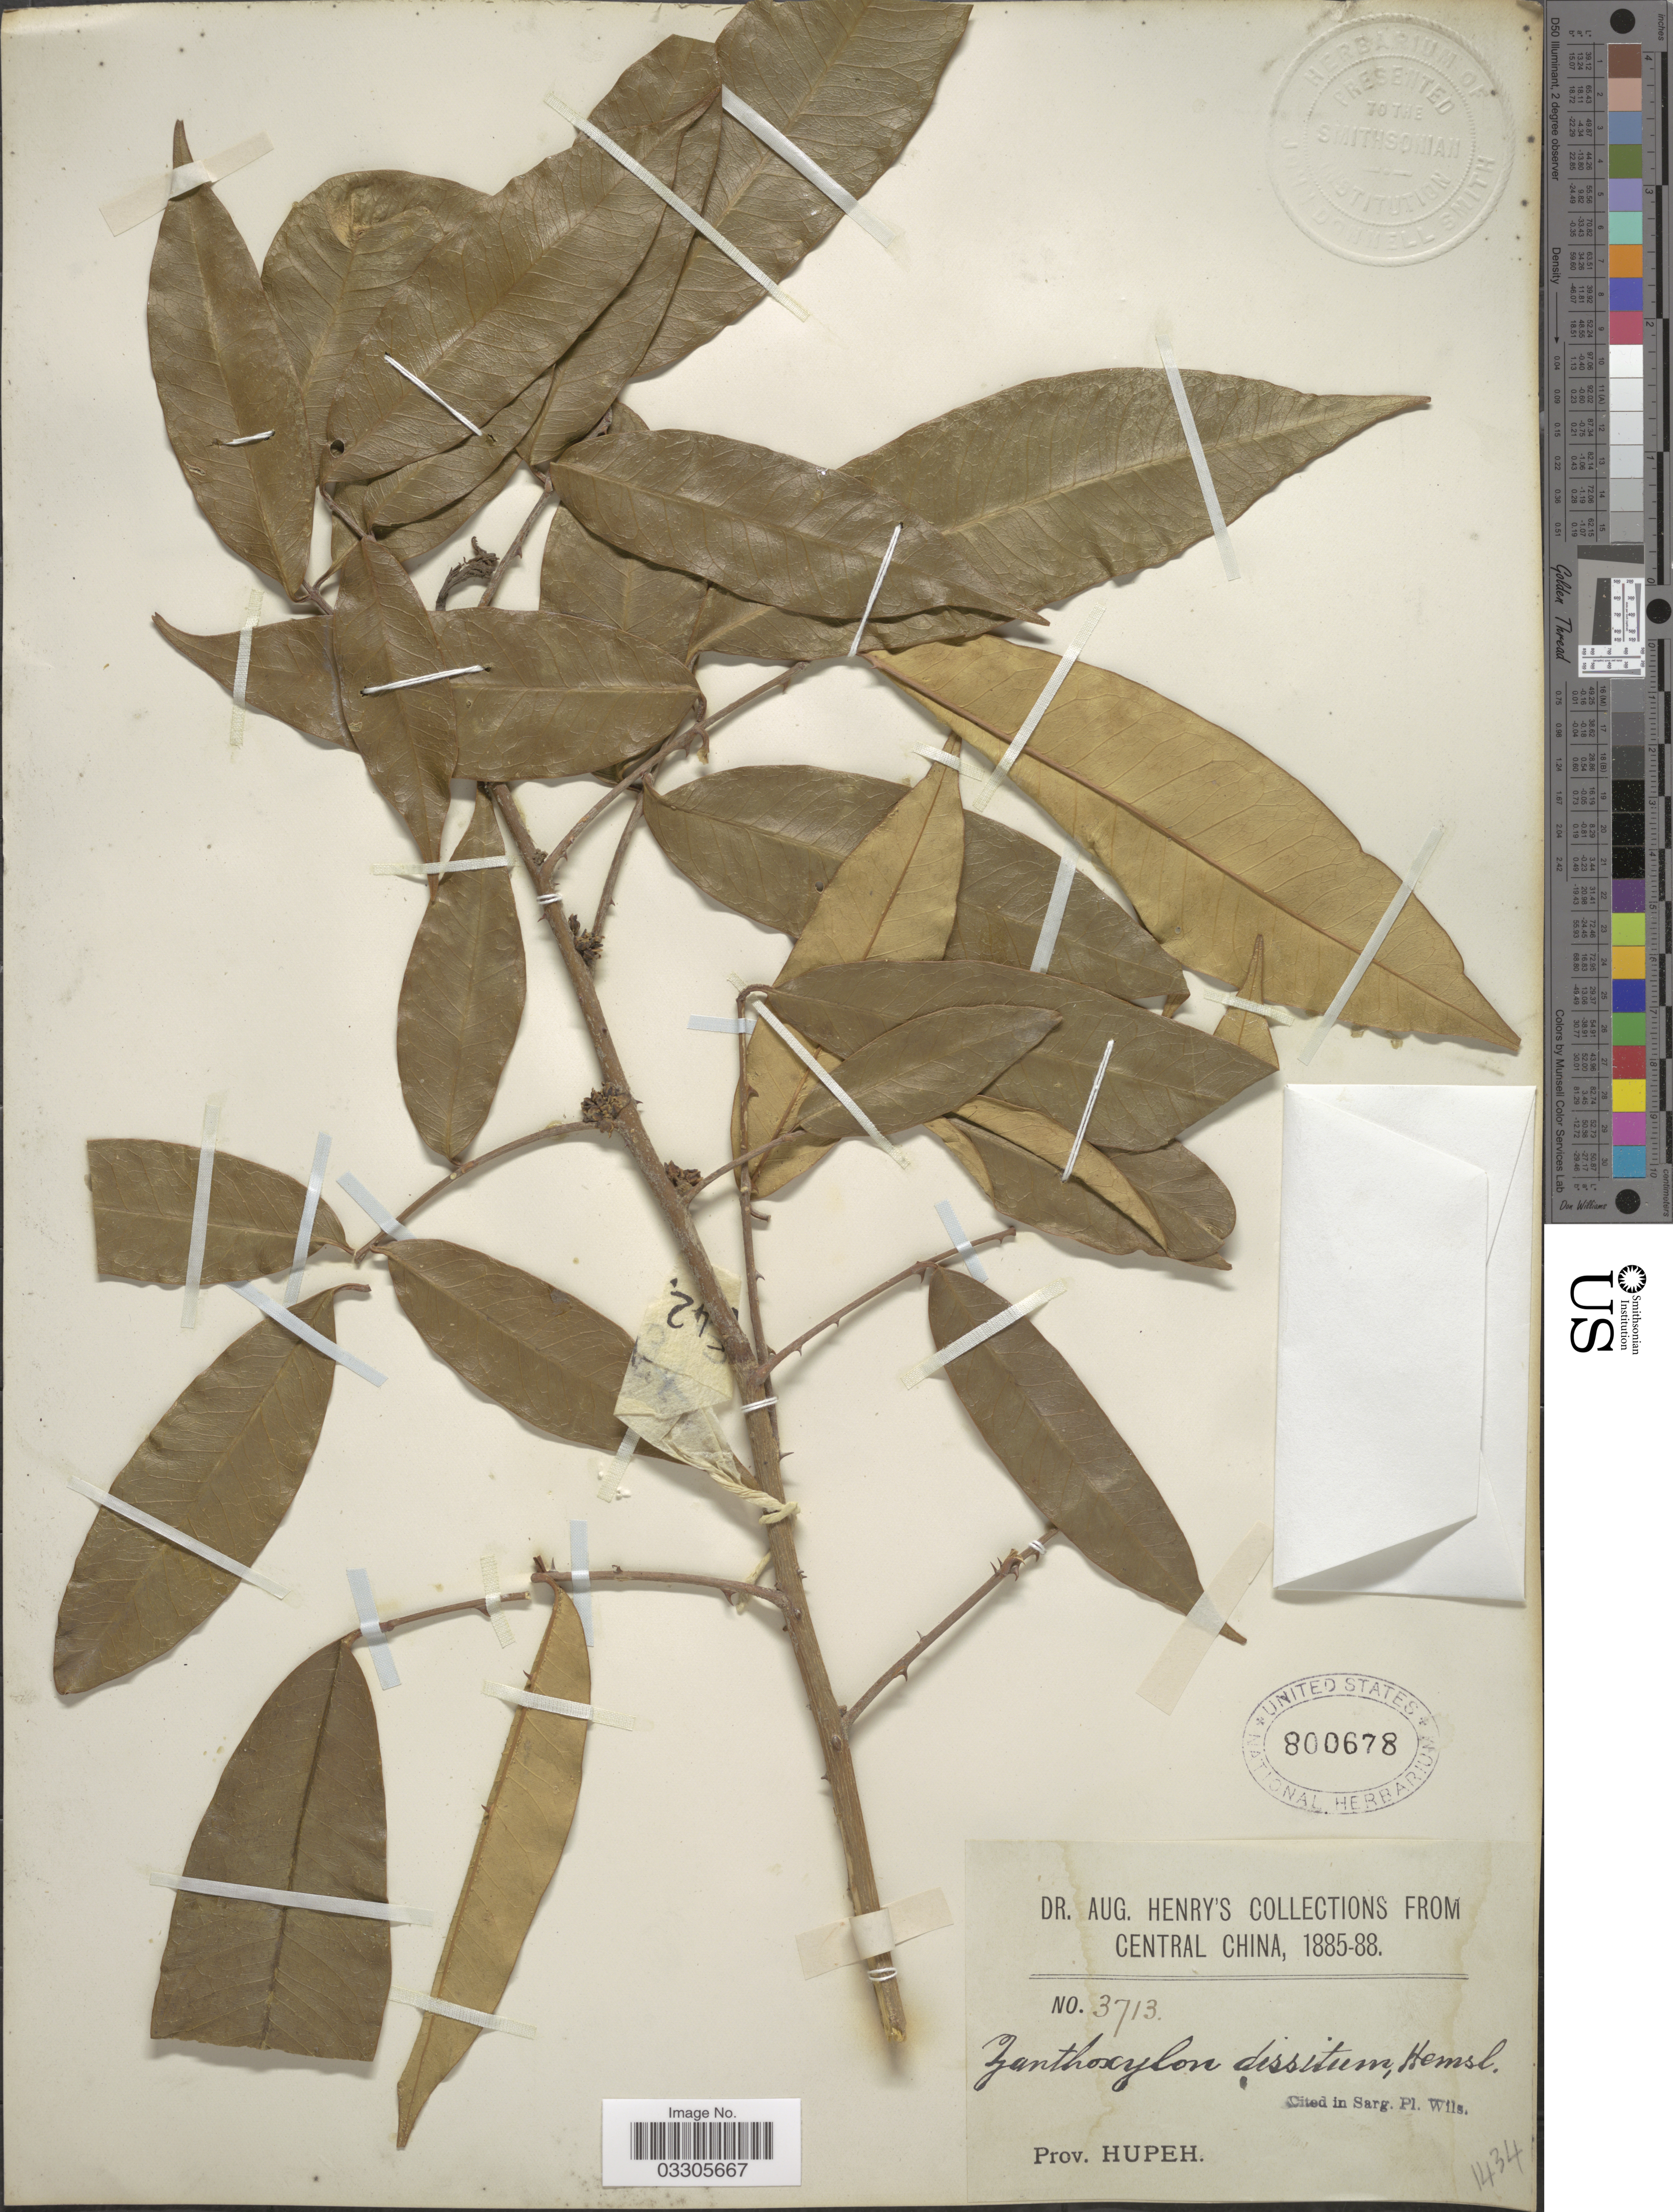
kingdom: Plantae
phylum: Tracheophyta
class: Magnoliopsida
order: Sapindales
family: Rutaceae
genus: Zanthoxylum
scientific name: Zanthoxylum dissitum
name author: Hemsl.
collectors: A. Henry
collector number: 3713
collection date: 1885/1888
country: China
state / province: Hubei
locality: Central China, Prov. Hupeh.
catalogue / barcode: US 800678